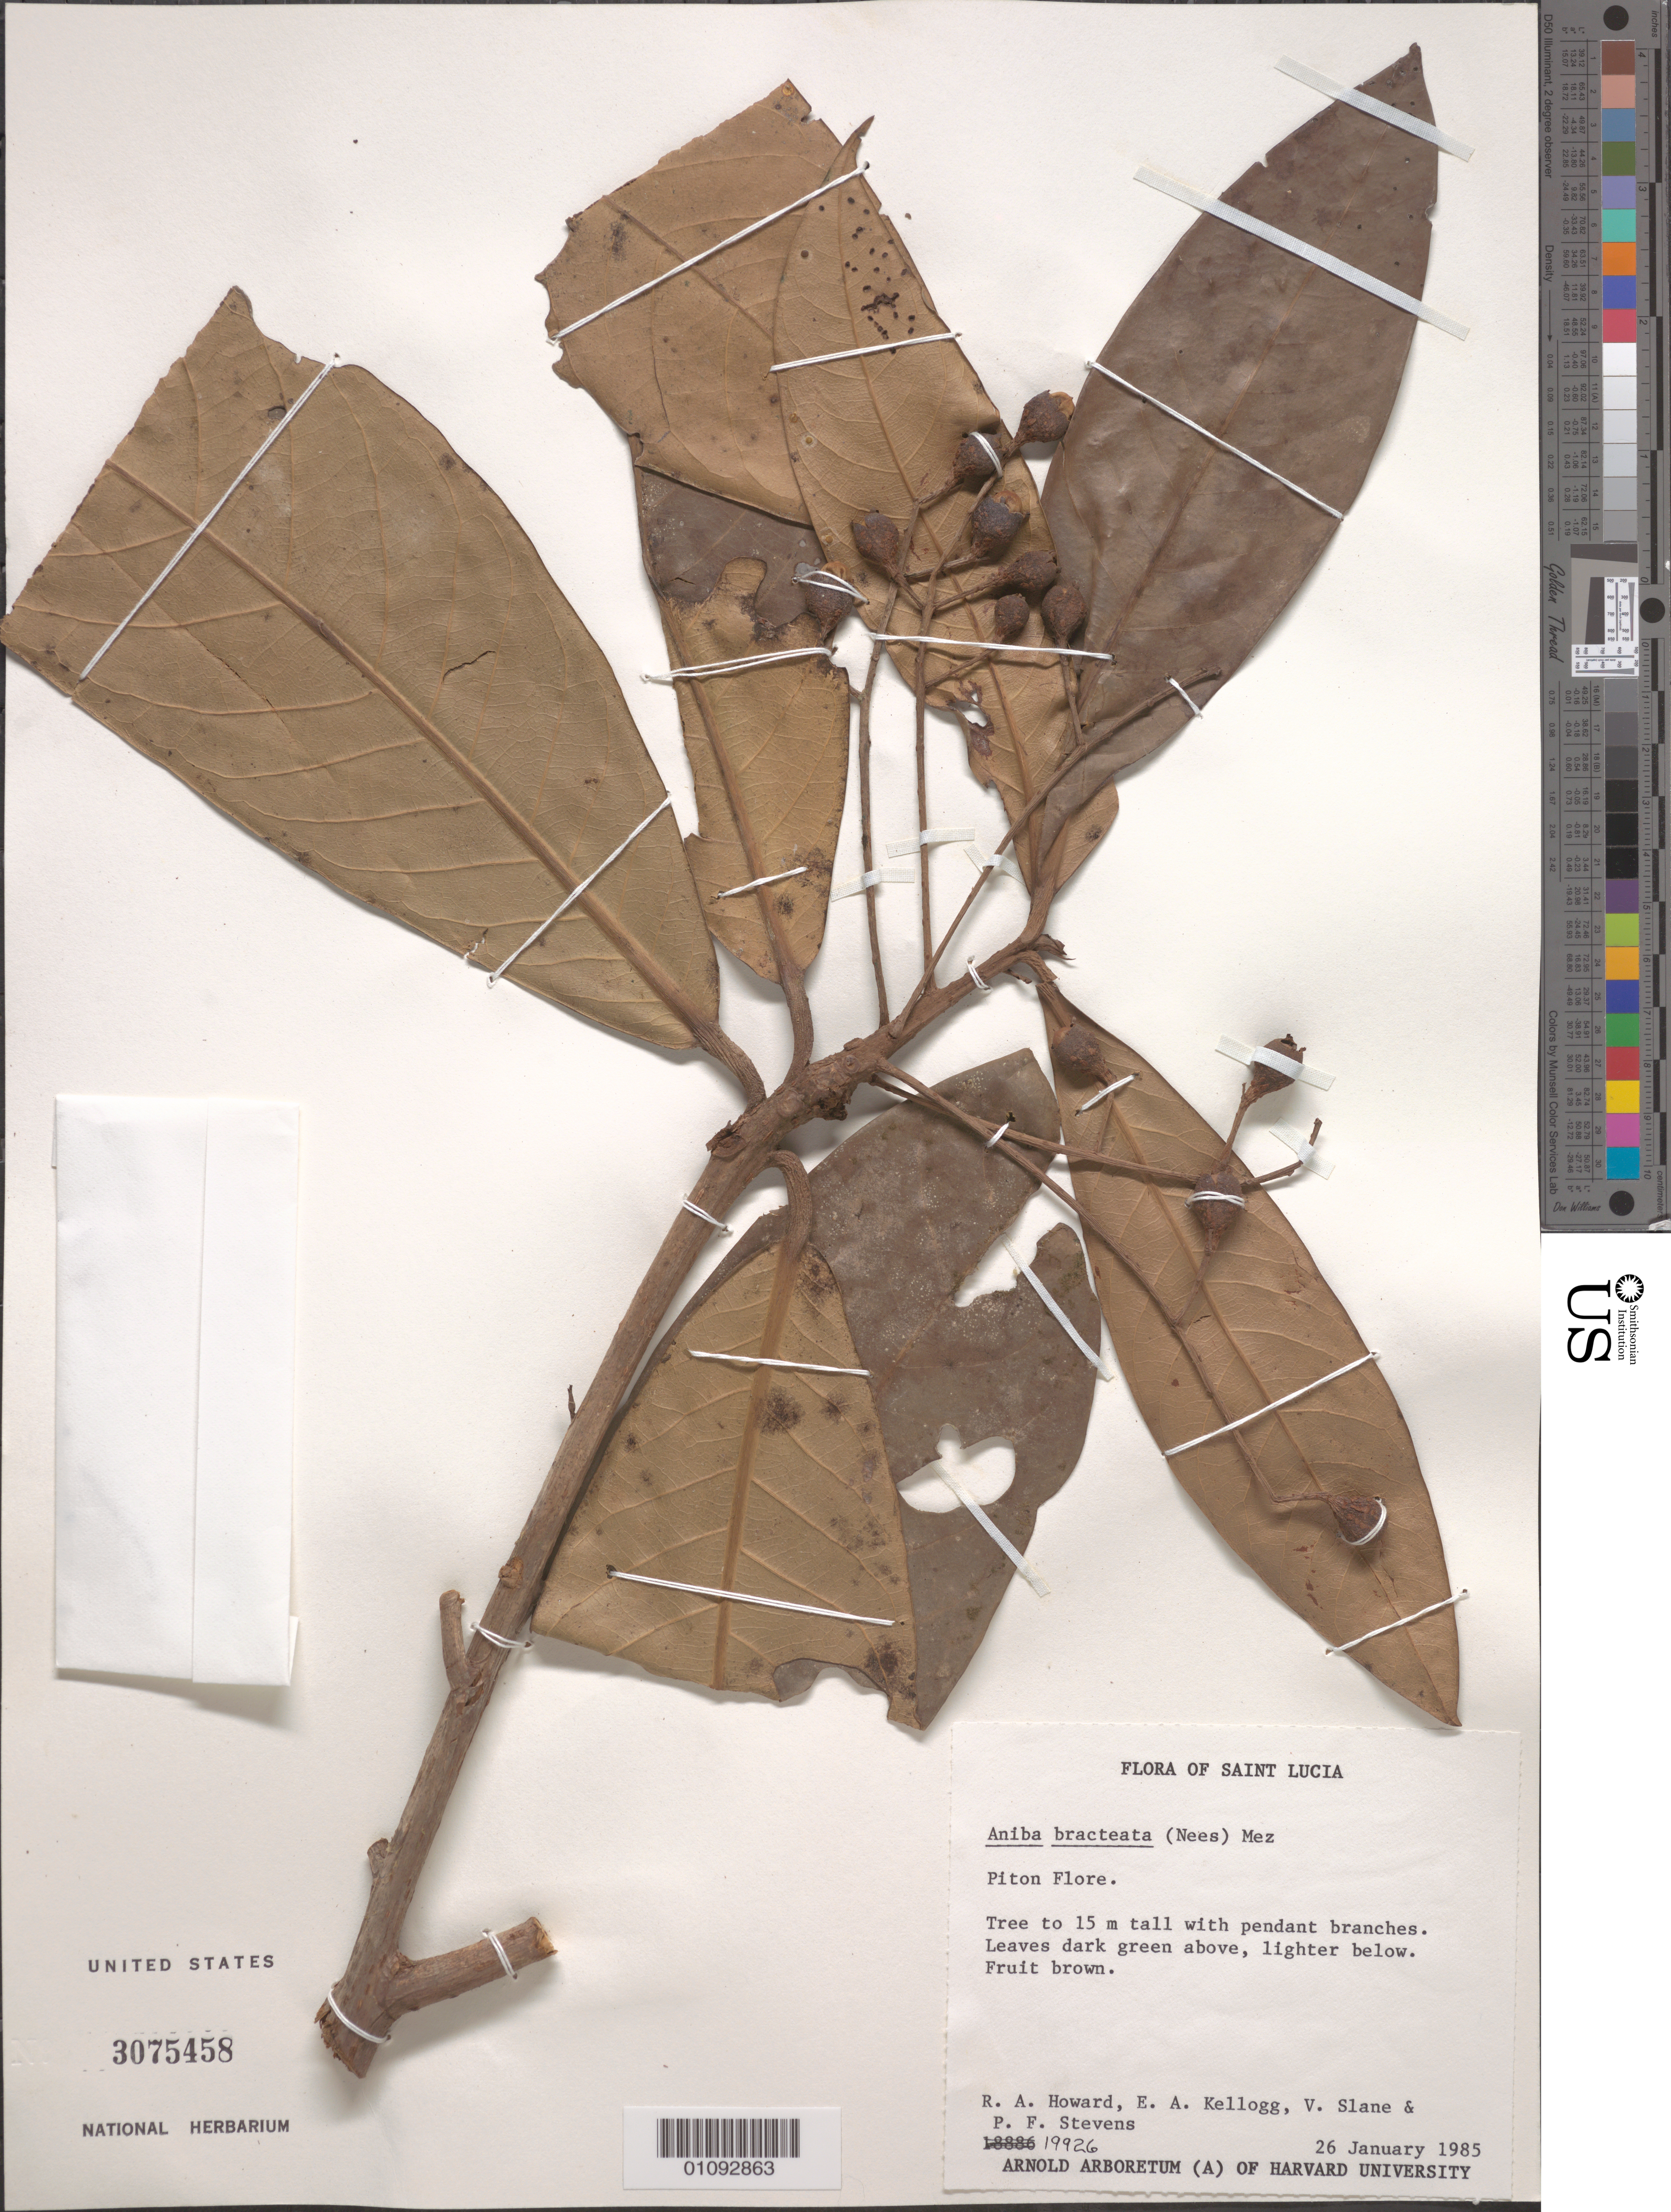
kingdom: Plantae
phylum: Tracheophyta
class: Magnoliopsida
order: Laurales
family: Lauraceae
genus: Aniba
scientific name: Aniba bracteata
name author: (Nees) Mez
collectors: R. A. Howard, E. A. Kellogg, V. Slane & P. F. Stevens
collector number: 19926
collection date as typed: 26 Jan 1985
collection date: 1985-01-26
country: St. Lucia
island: St. Lucia I.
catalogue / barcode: US 3075458